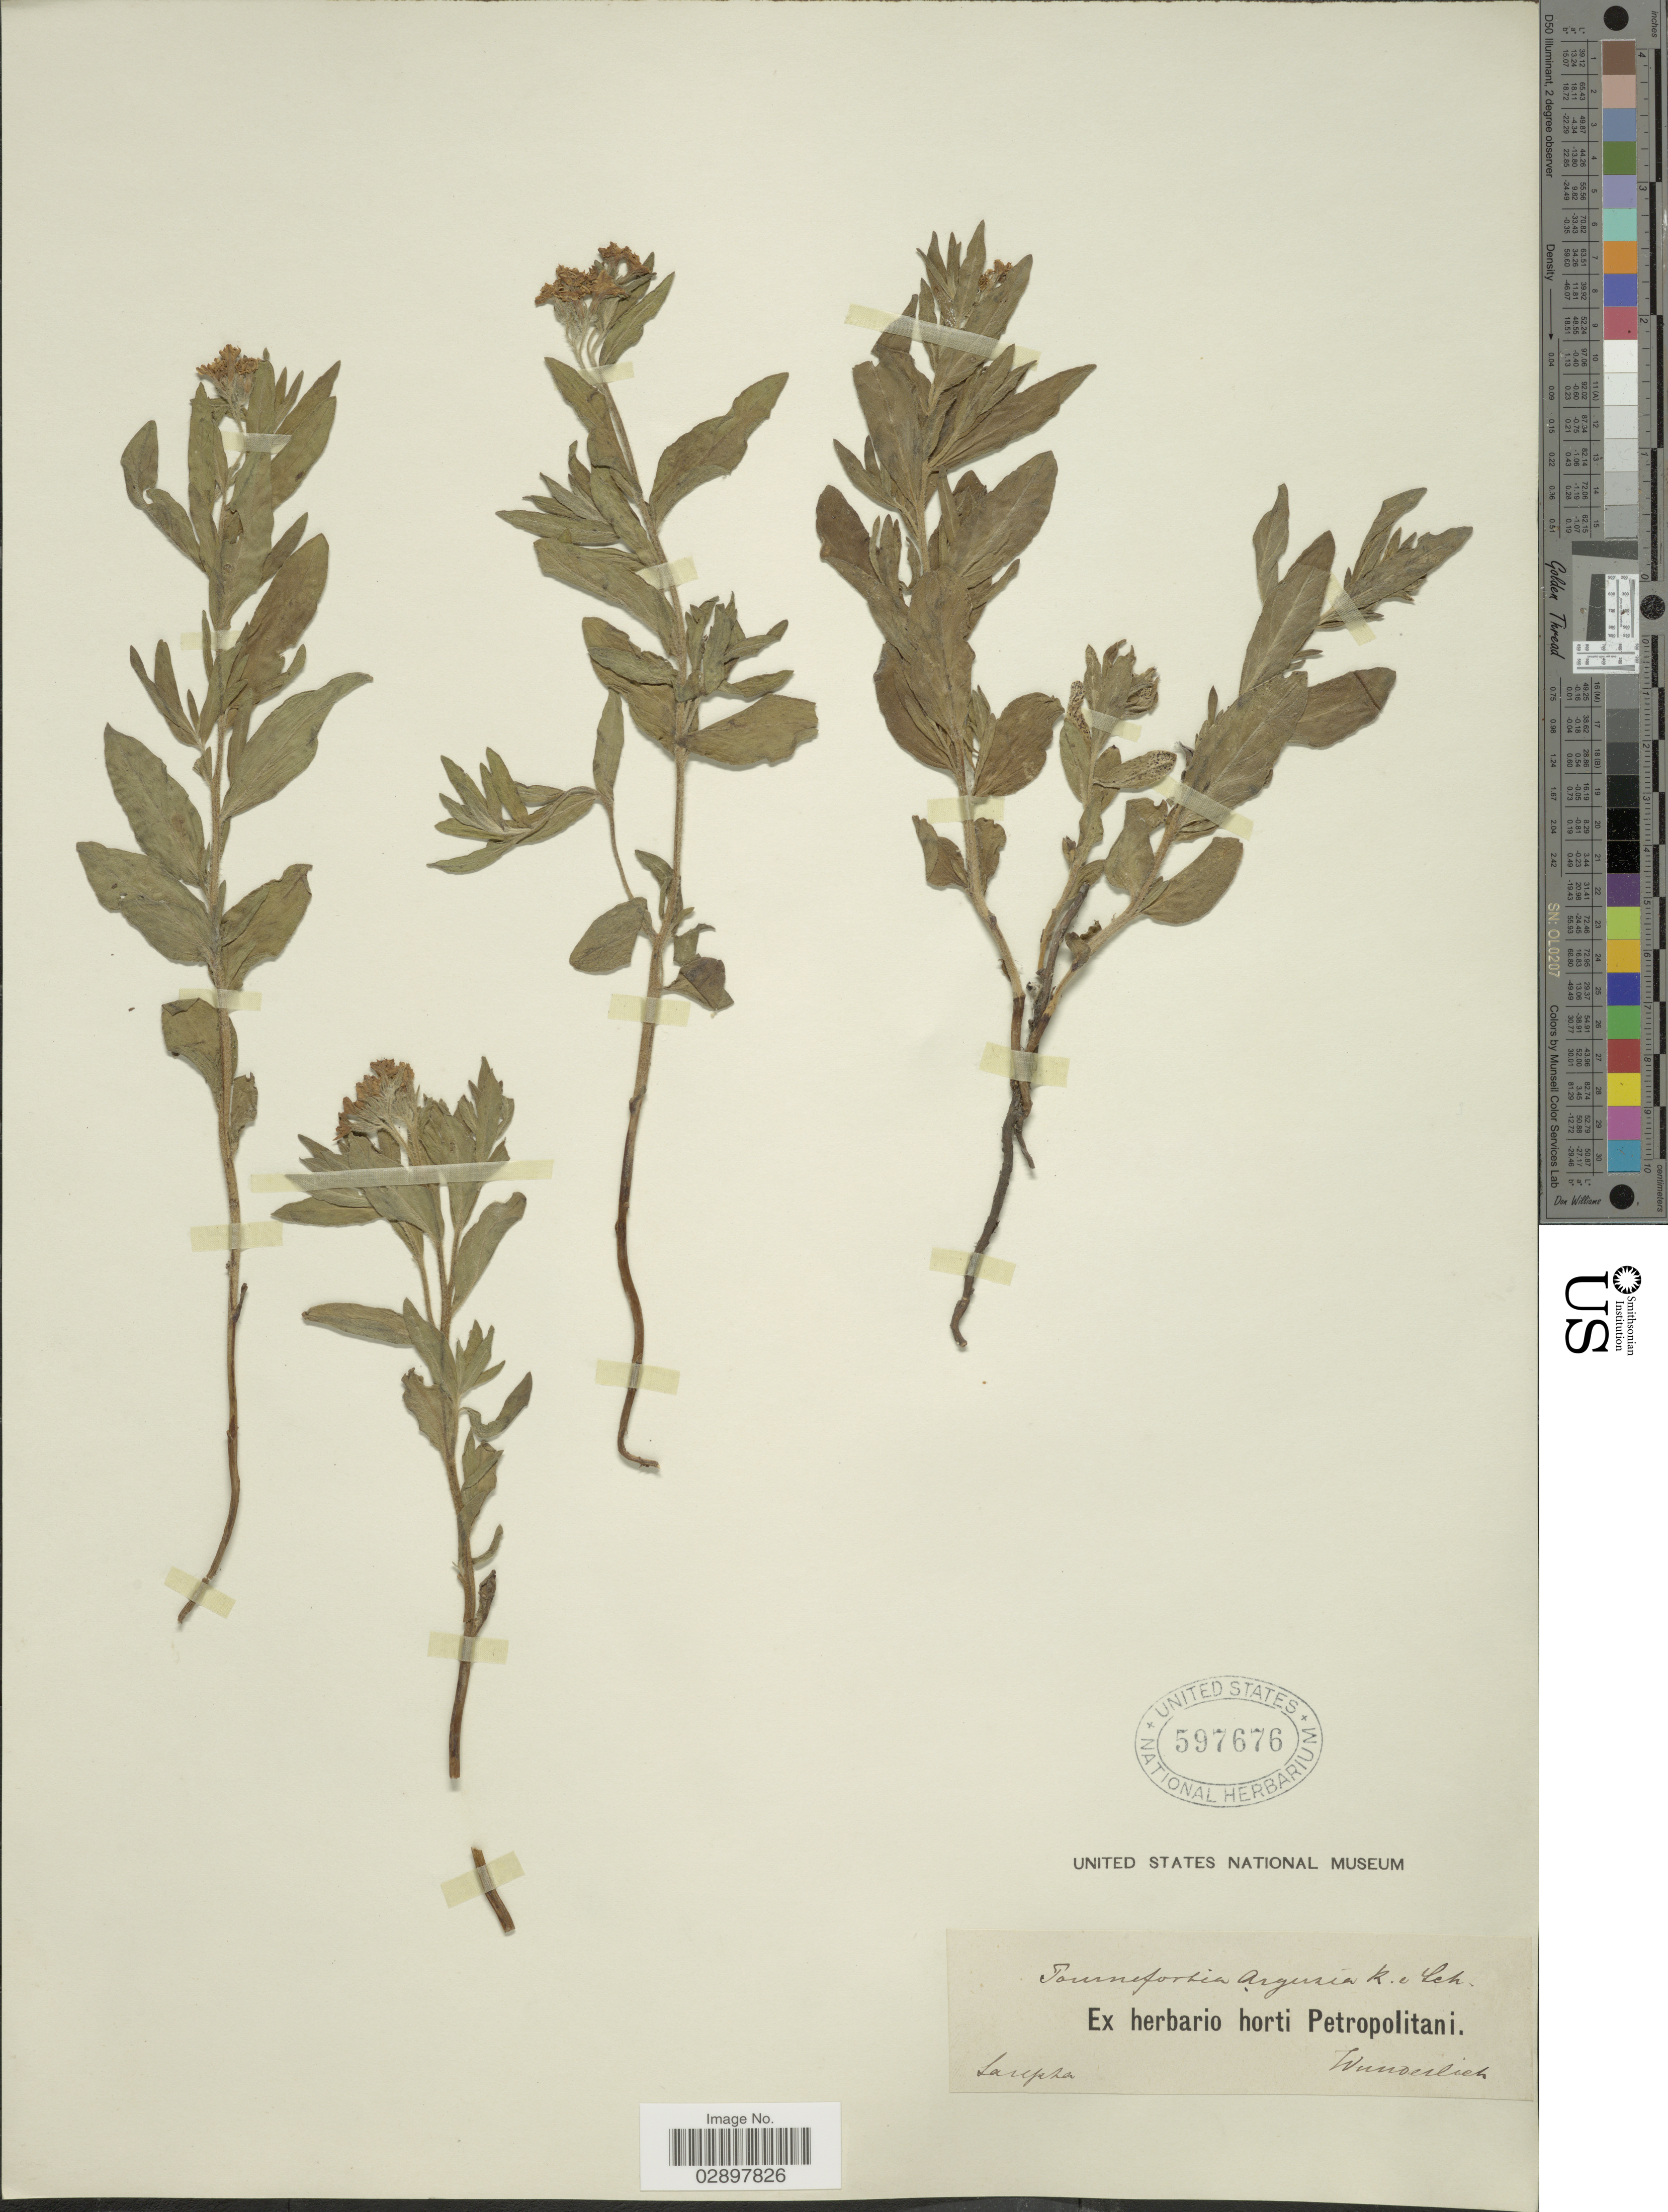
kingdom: Plantae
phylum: Tracheophyta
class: Magnoliopsida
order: Boraginales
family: Heliotropiaceae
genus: Tournefortia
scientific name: Tournefortia arguzia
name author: Roem. & Schult.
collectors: Wunderlich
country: Russian Federation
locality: Sarepta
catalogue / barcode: US 597676